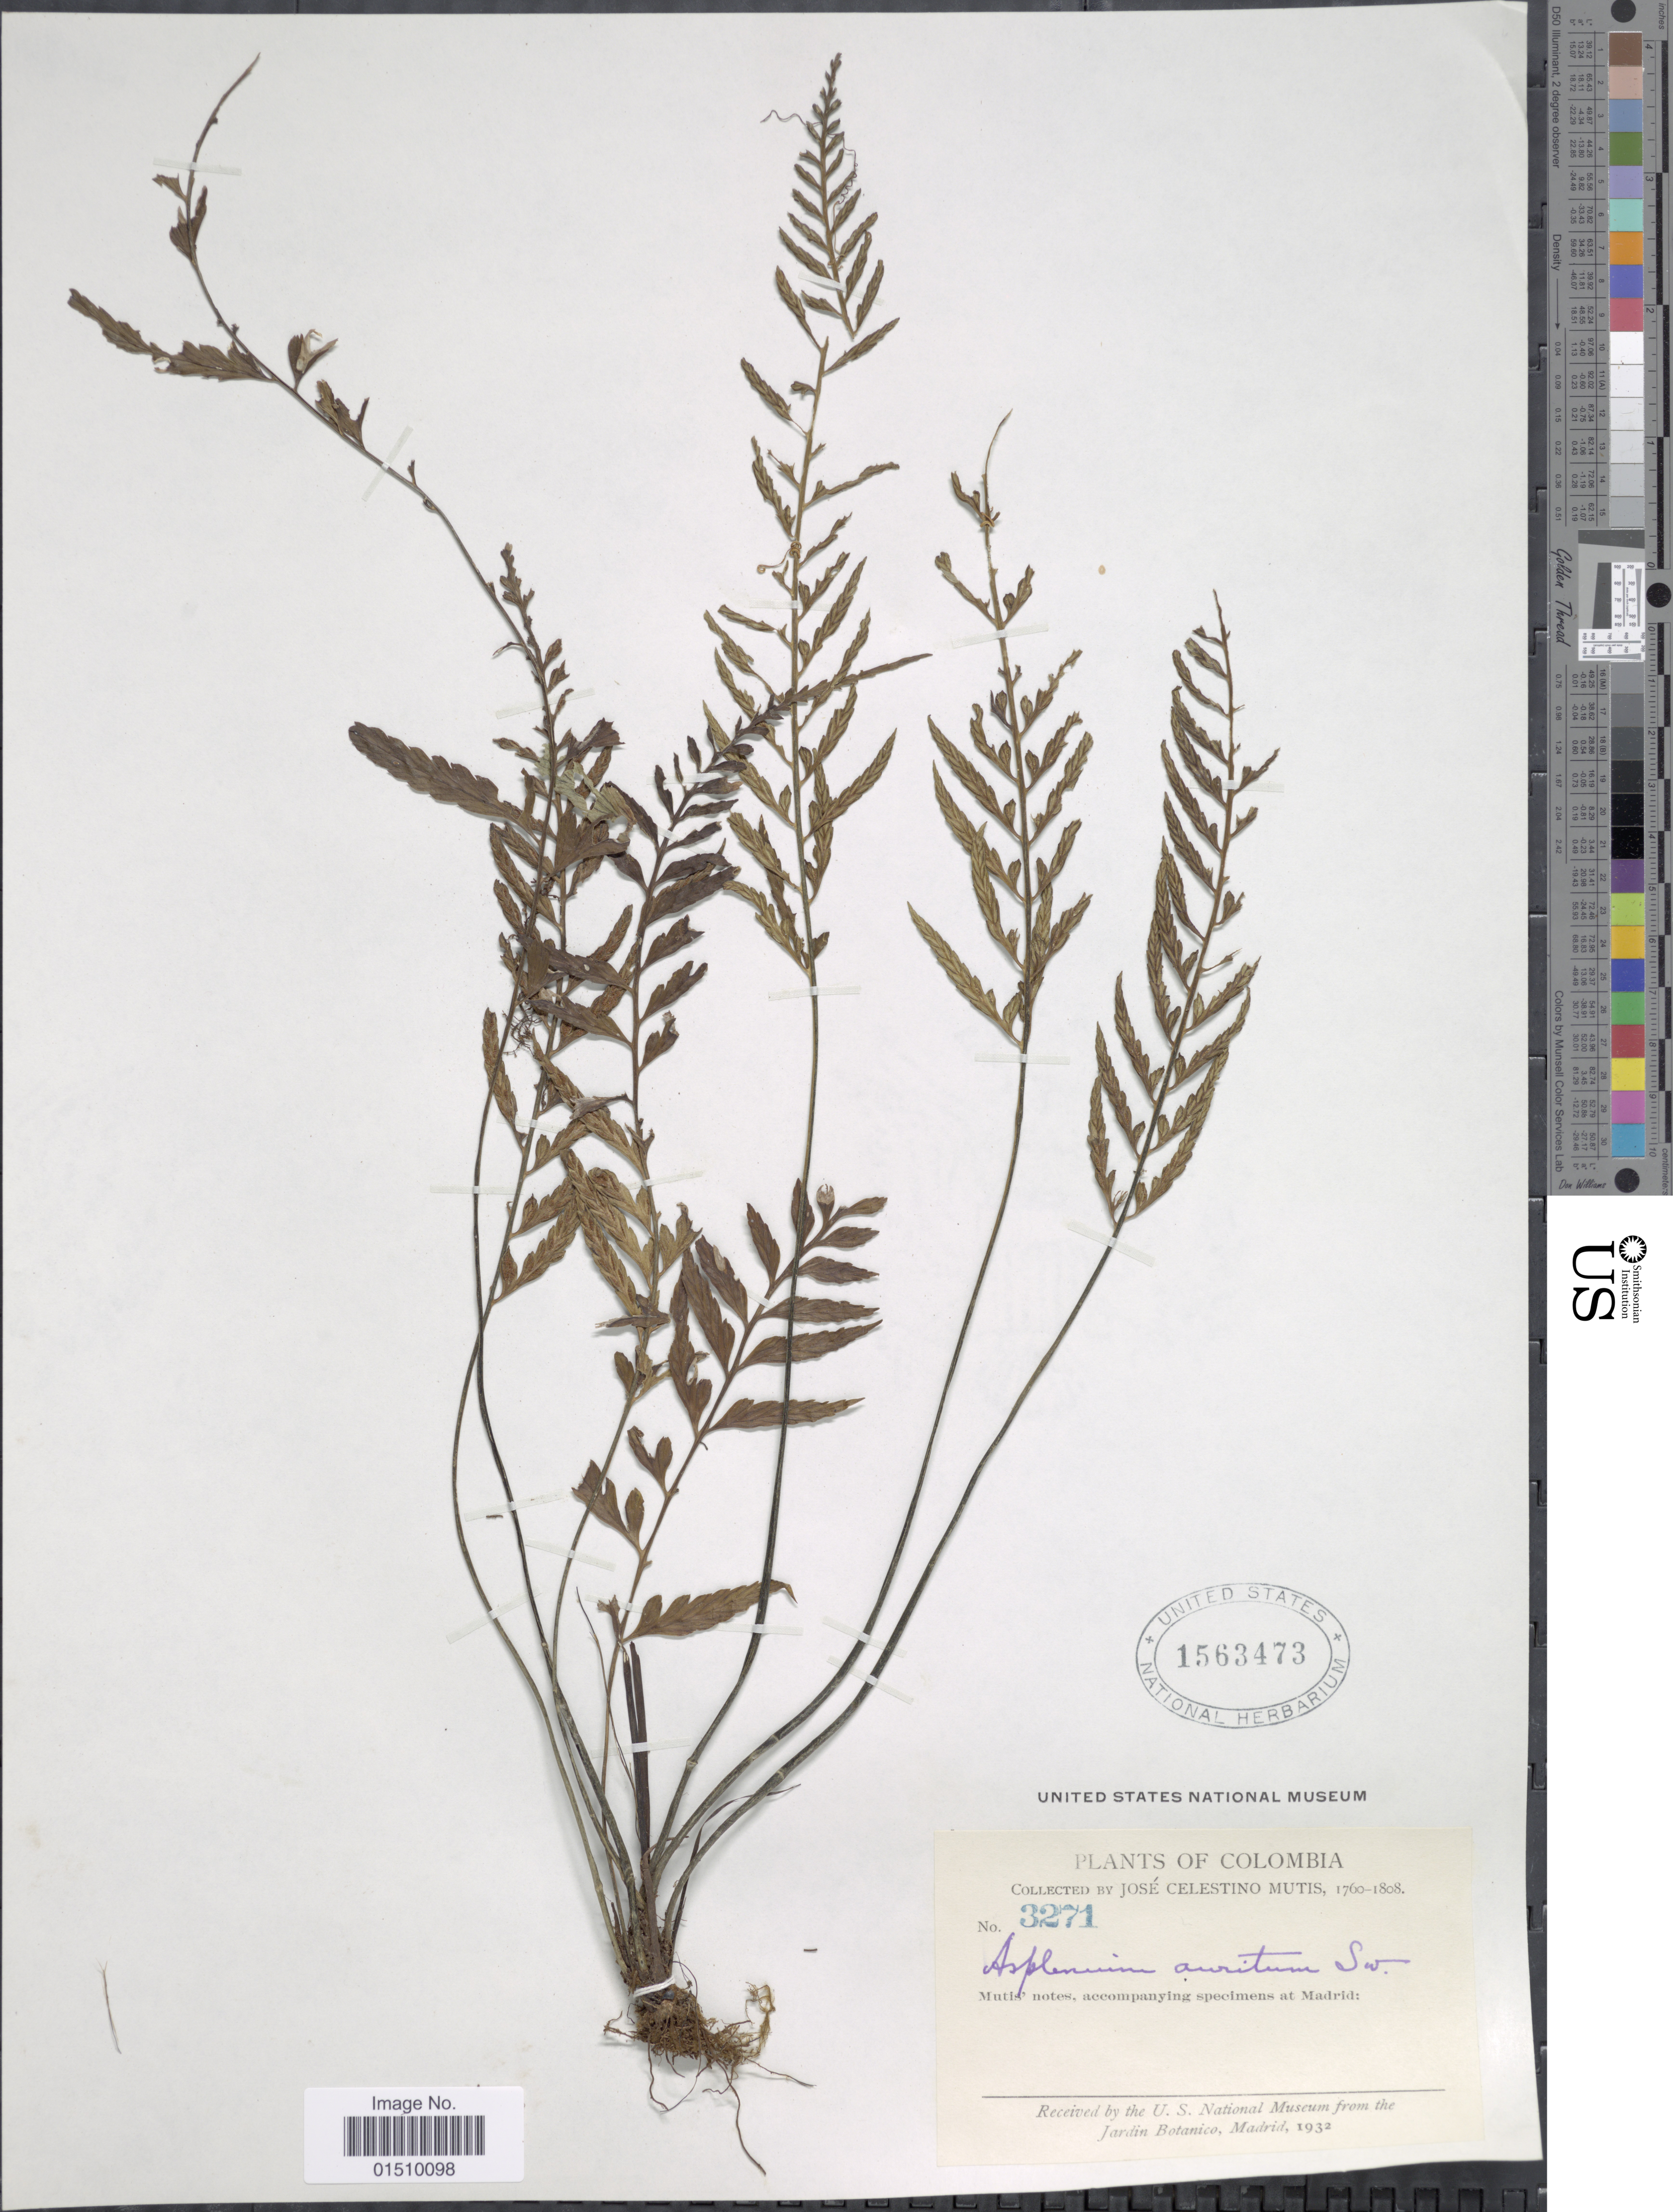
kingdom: Plantae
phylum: Tracheophyta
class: Polypodiopsida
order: Polypodiales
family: Aspleniaceae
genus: Asplenium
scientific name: Asplenium auritum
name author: Sw.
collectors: J. C. B. Mutis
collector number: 3271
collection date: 1760/1808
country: Colombia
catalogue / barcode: US 1563473